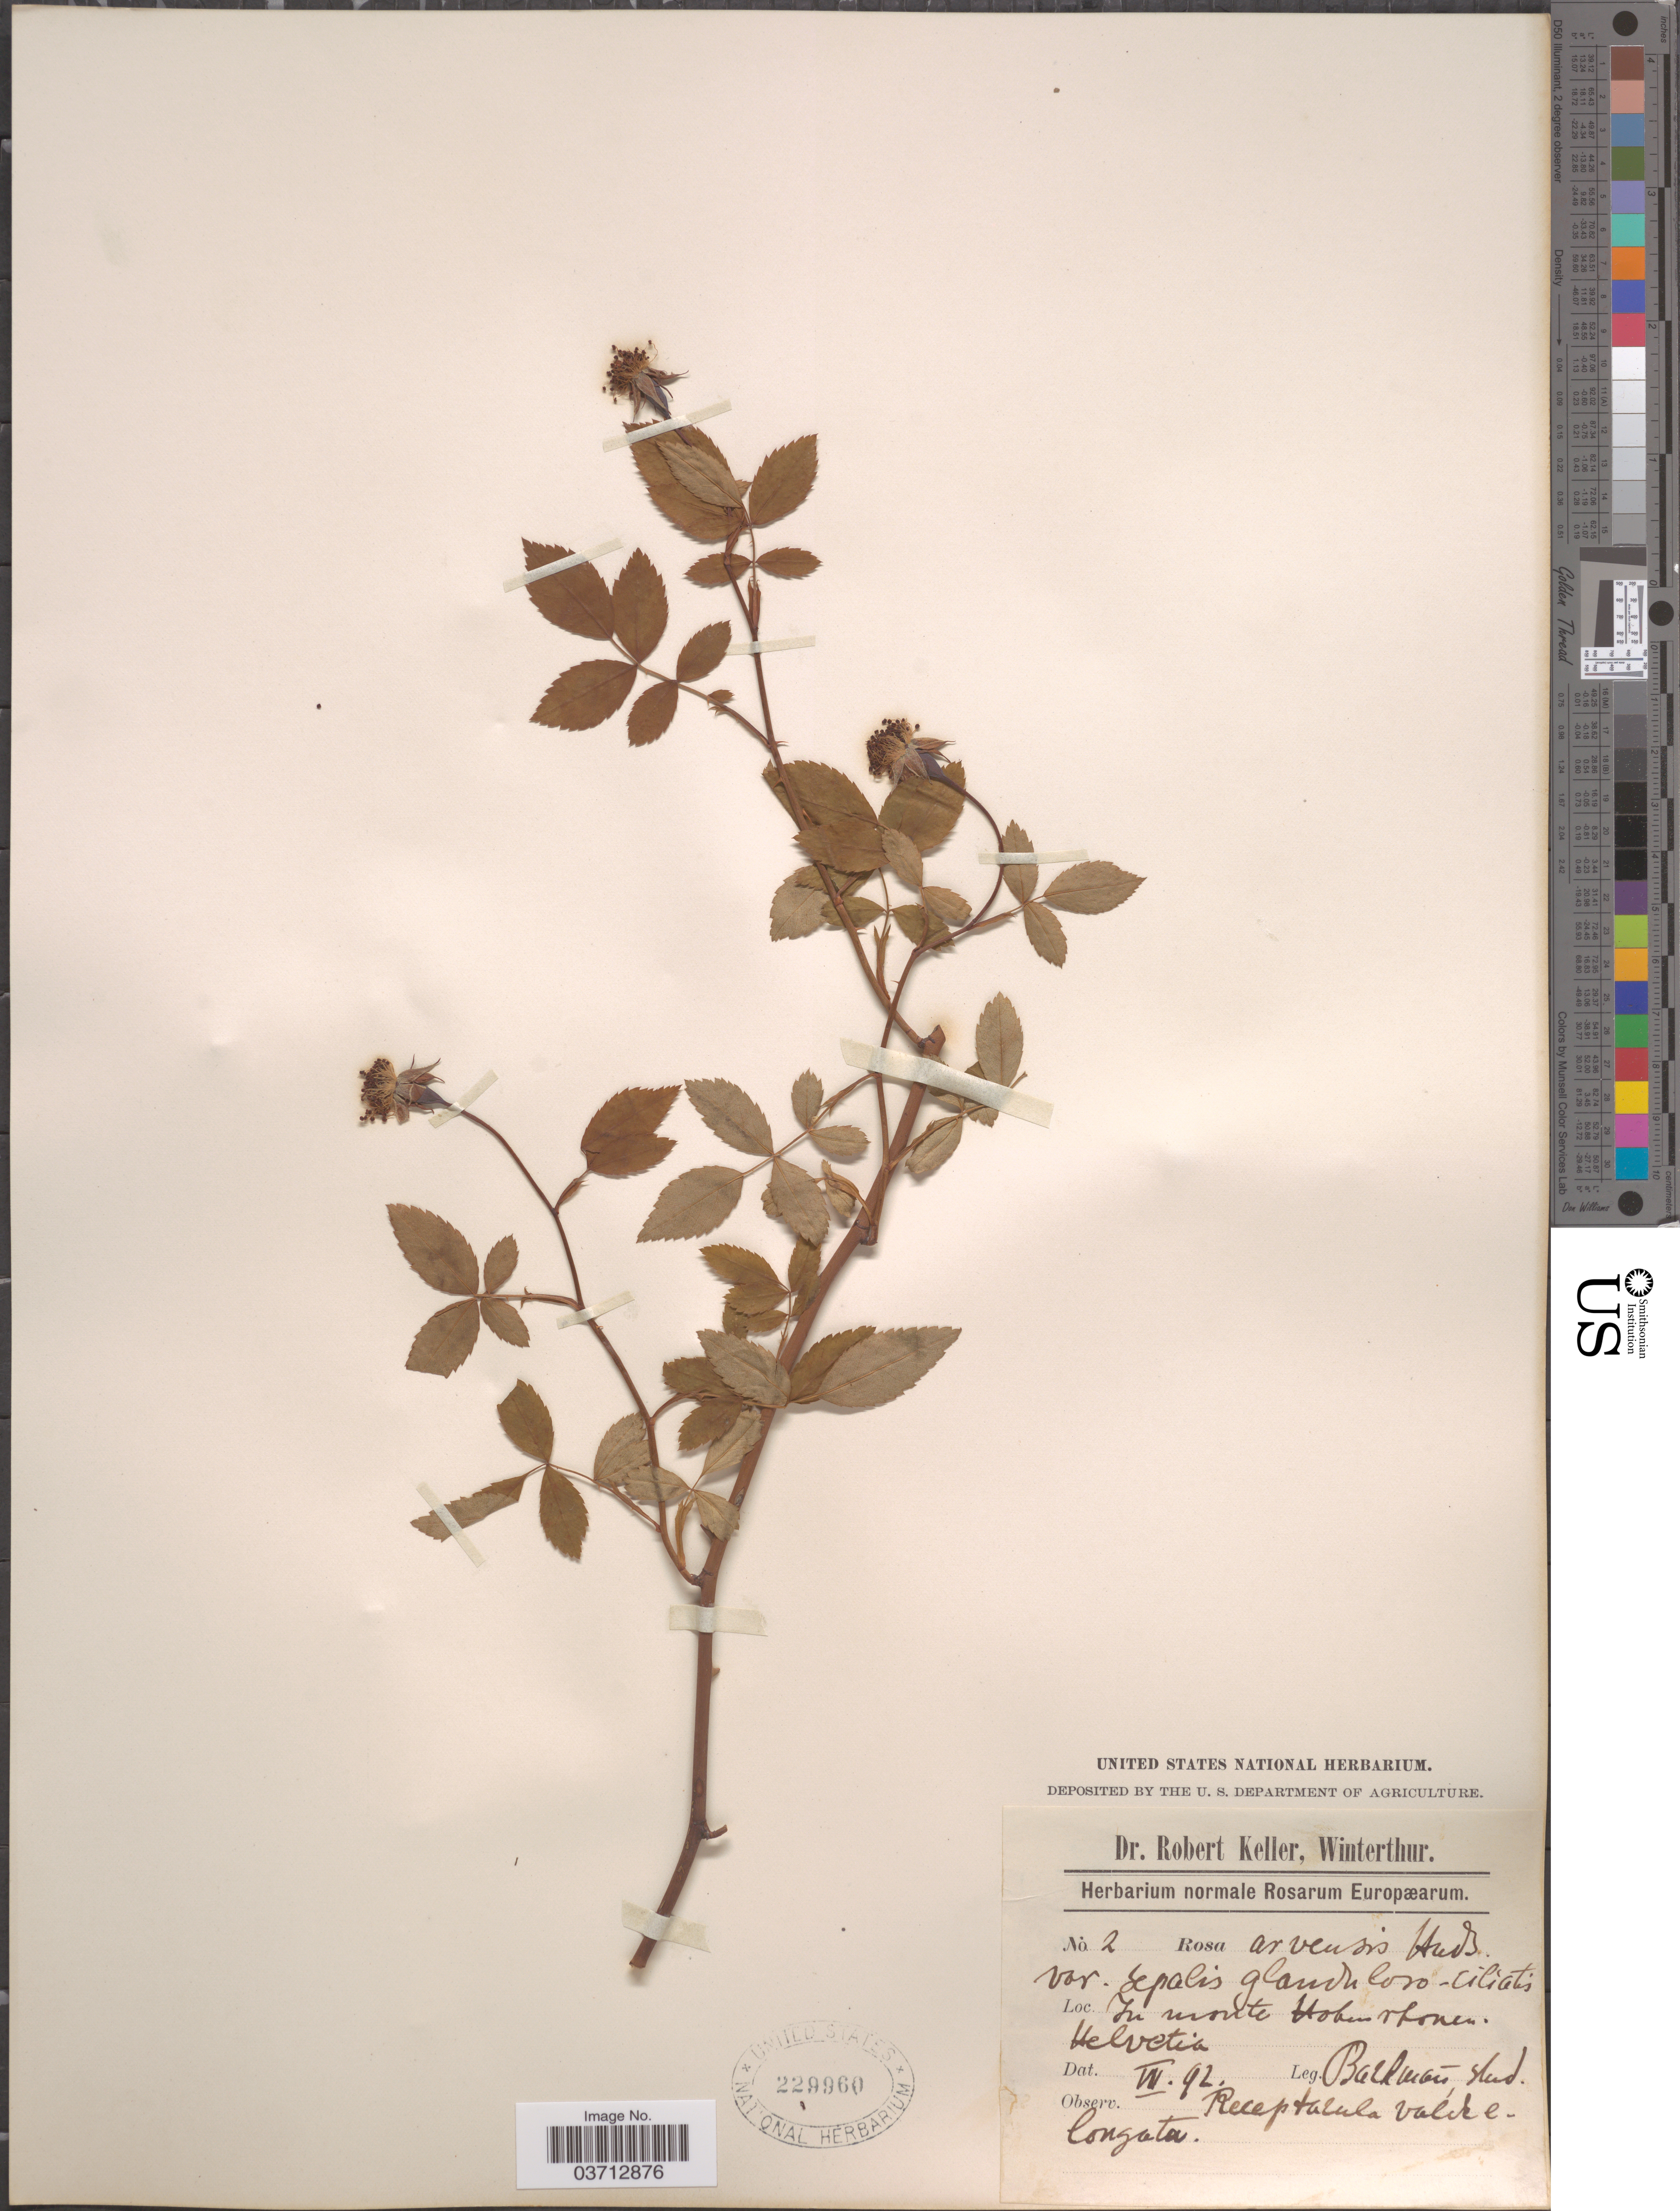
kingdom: Plantae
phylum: Tracheophyta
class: Magnoliopsida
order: Rosales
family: Rosaceae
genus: Rosa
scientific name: Rosa arvensis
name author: Huds.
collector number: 2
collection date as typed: Transcribed d/m/y: /7/92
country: Switzerland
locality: In monte Hohenrhonen, Helvetia.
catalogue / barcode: US 229960